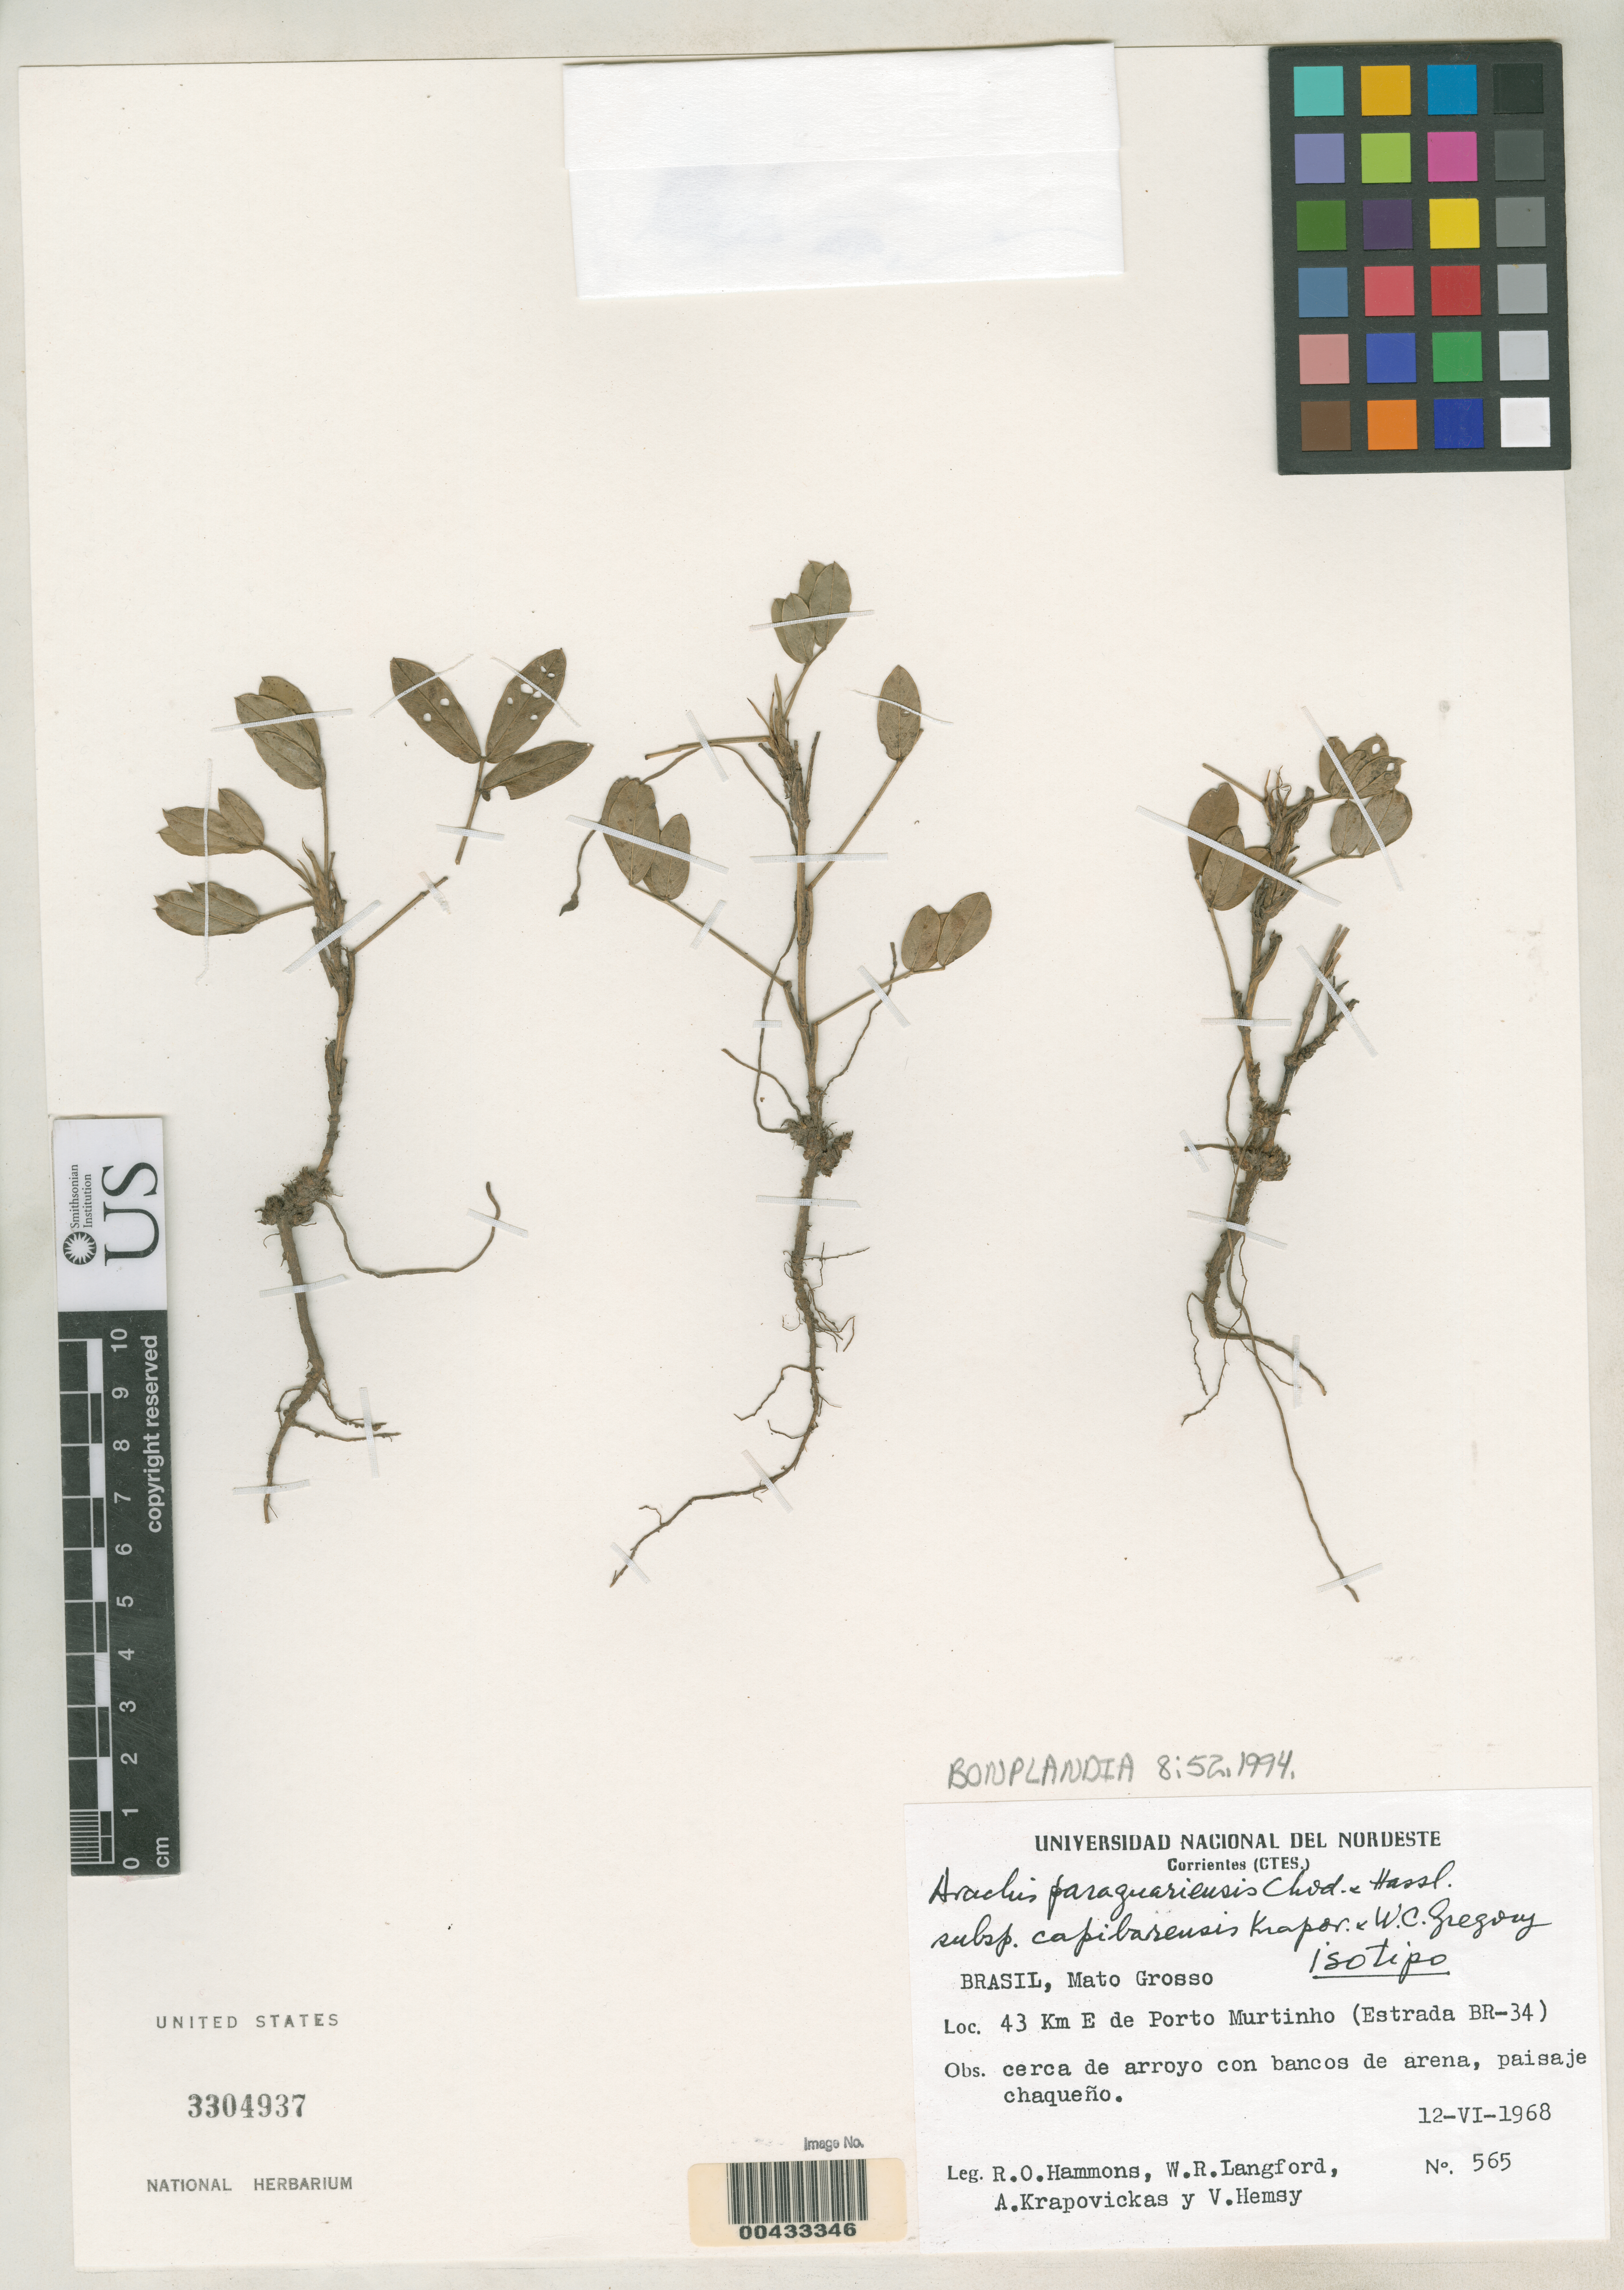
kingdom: Plantae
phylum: Tracheophyta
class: Magnoliopsida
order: Fabales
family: Fabaceae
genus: Arachis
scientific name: Arachis paraguariensis subsp. capibarensis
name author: Krapov. & W.C. Greg.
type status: Isotype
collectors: R. Hammons, W. Langforf, A. Krapovickas & V. Hemsy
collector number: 565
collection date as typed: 12 Jun 1968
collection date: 1968-06-12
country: Brazil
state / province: Mato Grosso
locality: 43 km E Fe Portp Murtinho, estrada Br-4).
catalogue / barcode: US 3304937